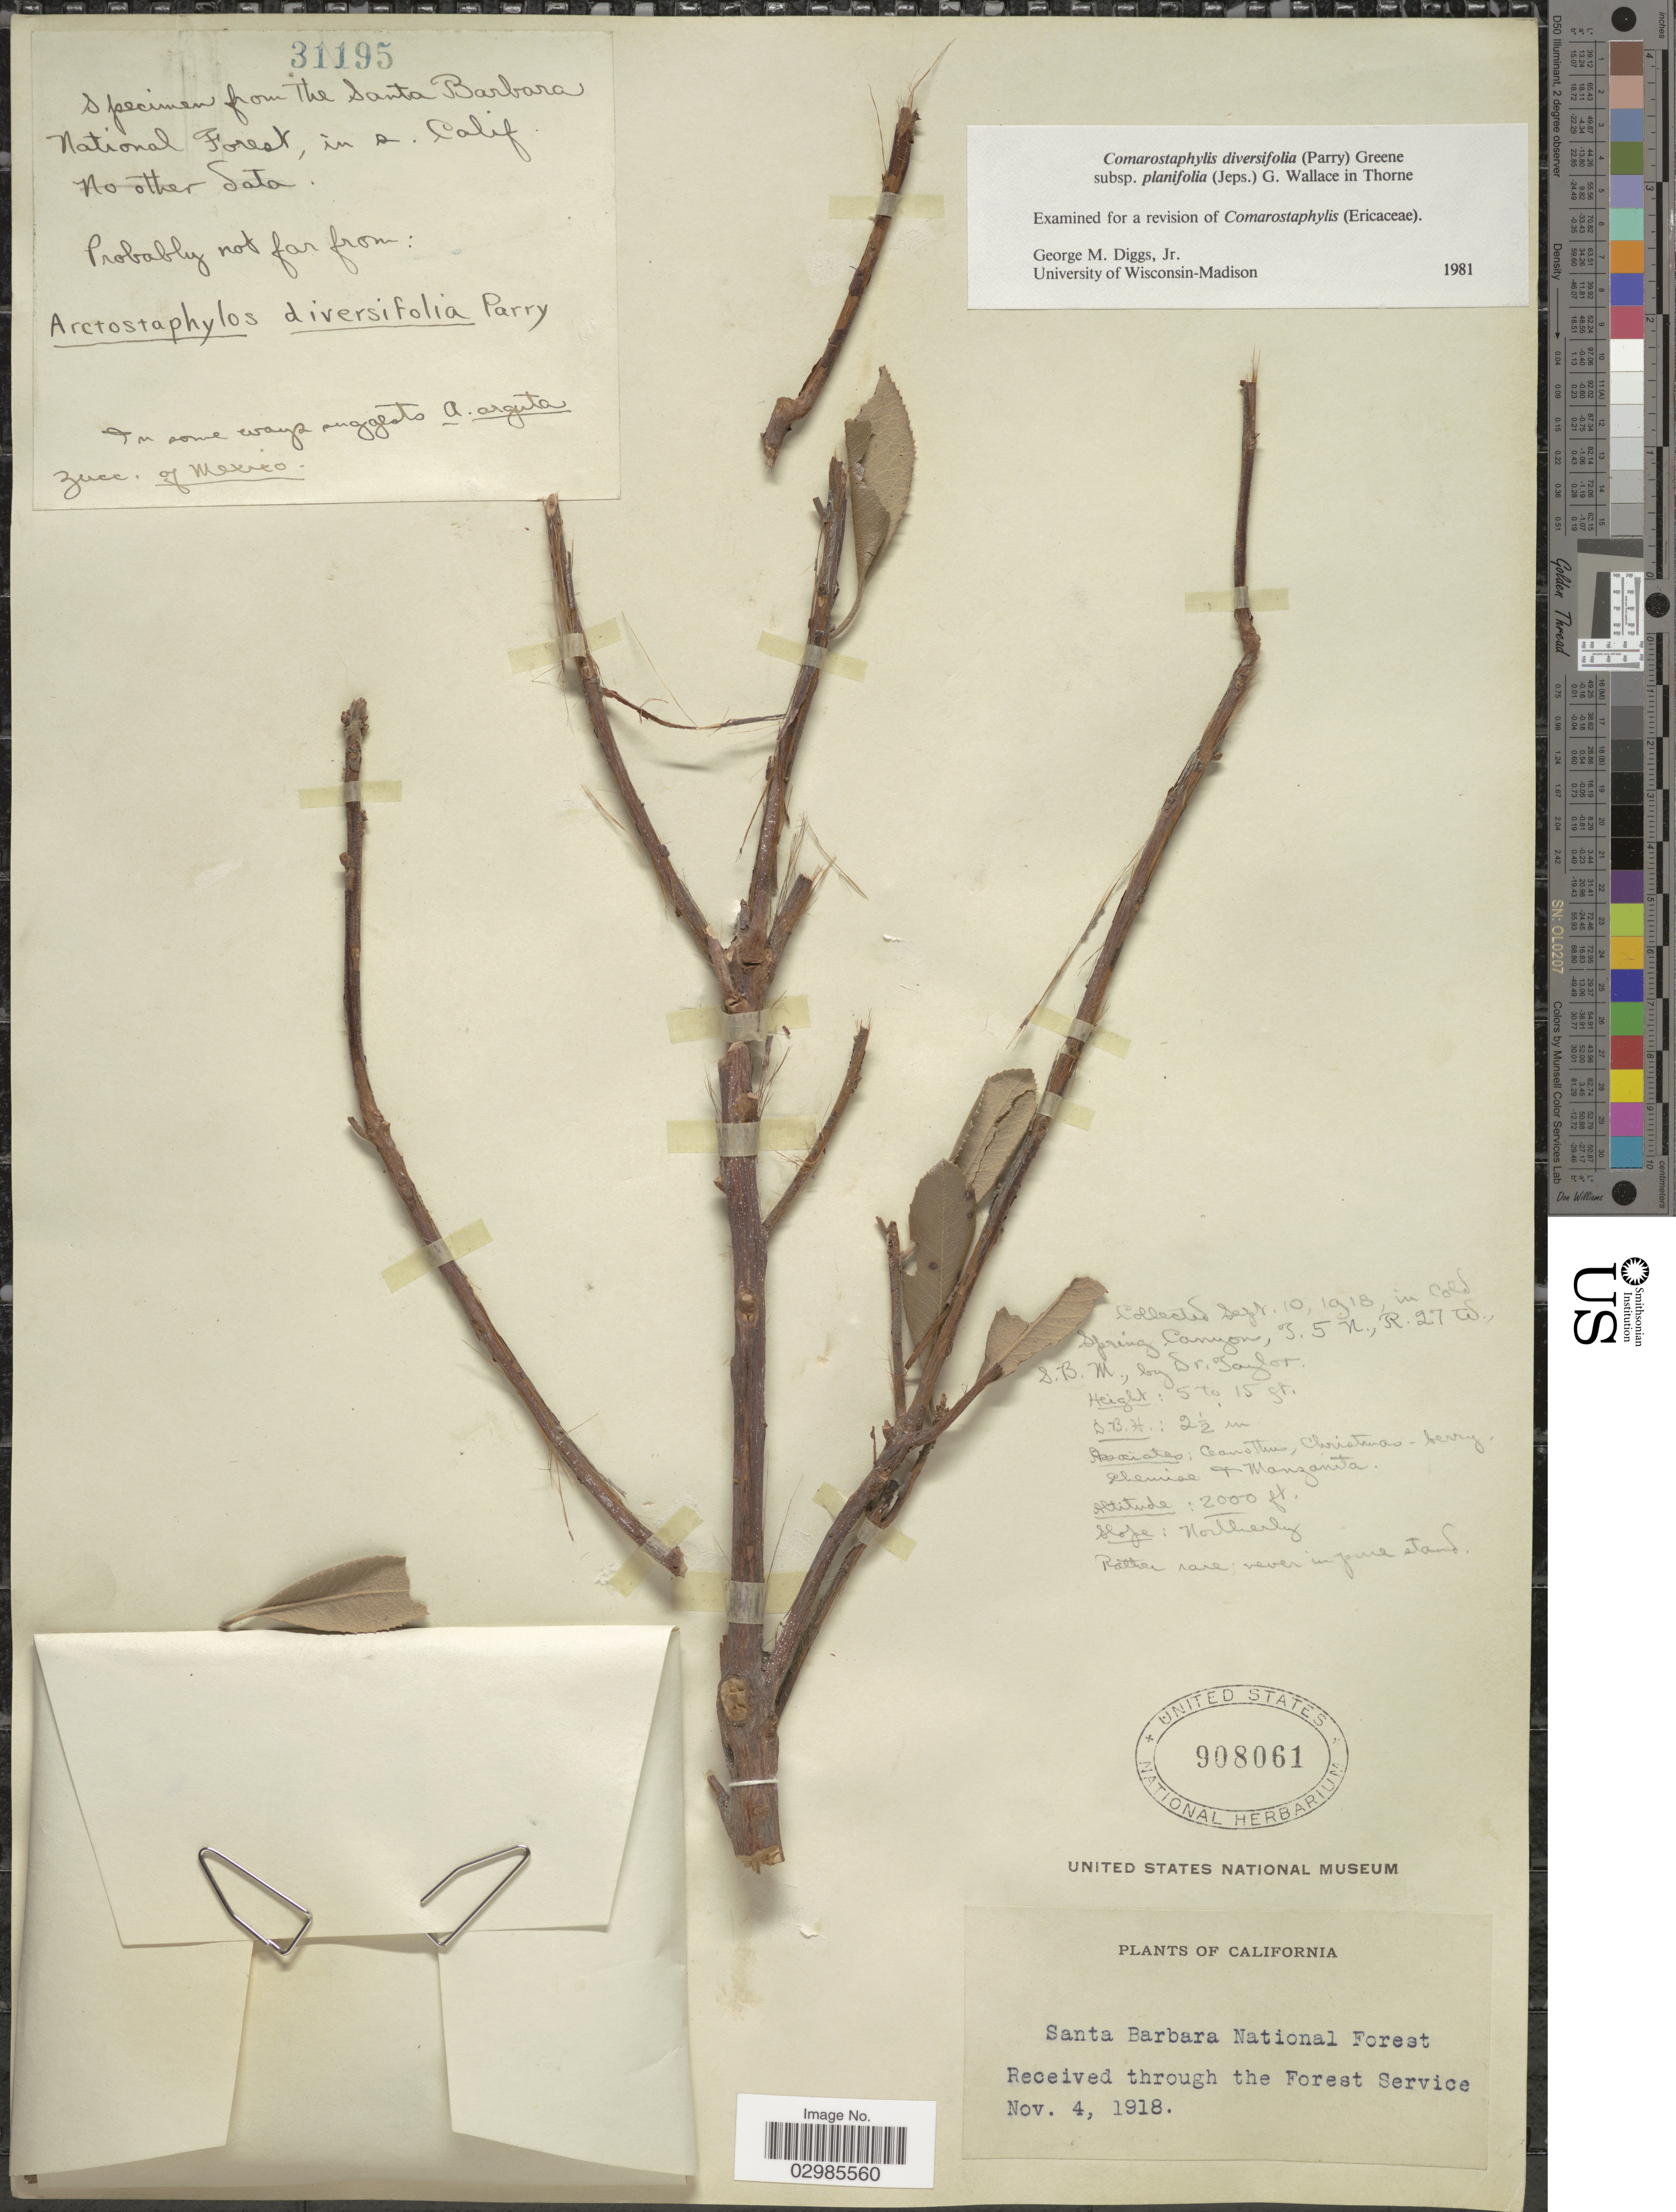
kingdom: Plantae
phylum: Tracheophyta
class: Magnoliopsida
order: Ericales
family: Ericaceae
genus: Comarostaphylis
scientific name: Comarostaphylis diversifolia subsp. planifolia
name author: (Jeps.) G.D. Wallace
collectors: Taylor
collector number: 31195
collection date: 1918-09-10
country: United States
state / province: California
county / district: Santa Barbara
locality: Santa Barbara National Forest. Cold Spring Canyon.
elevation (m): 610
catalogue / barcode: US 908061